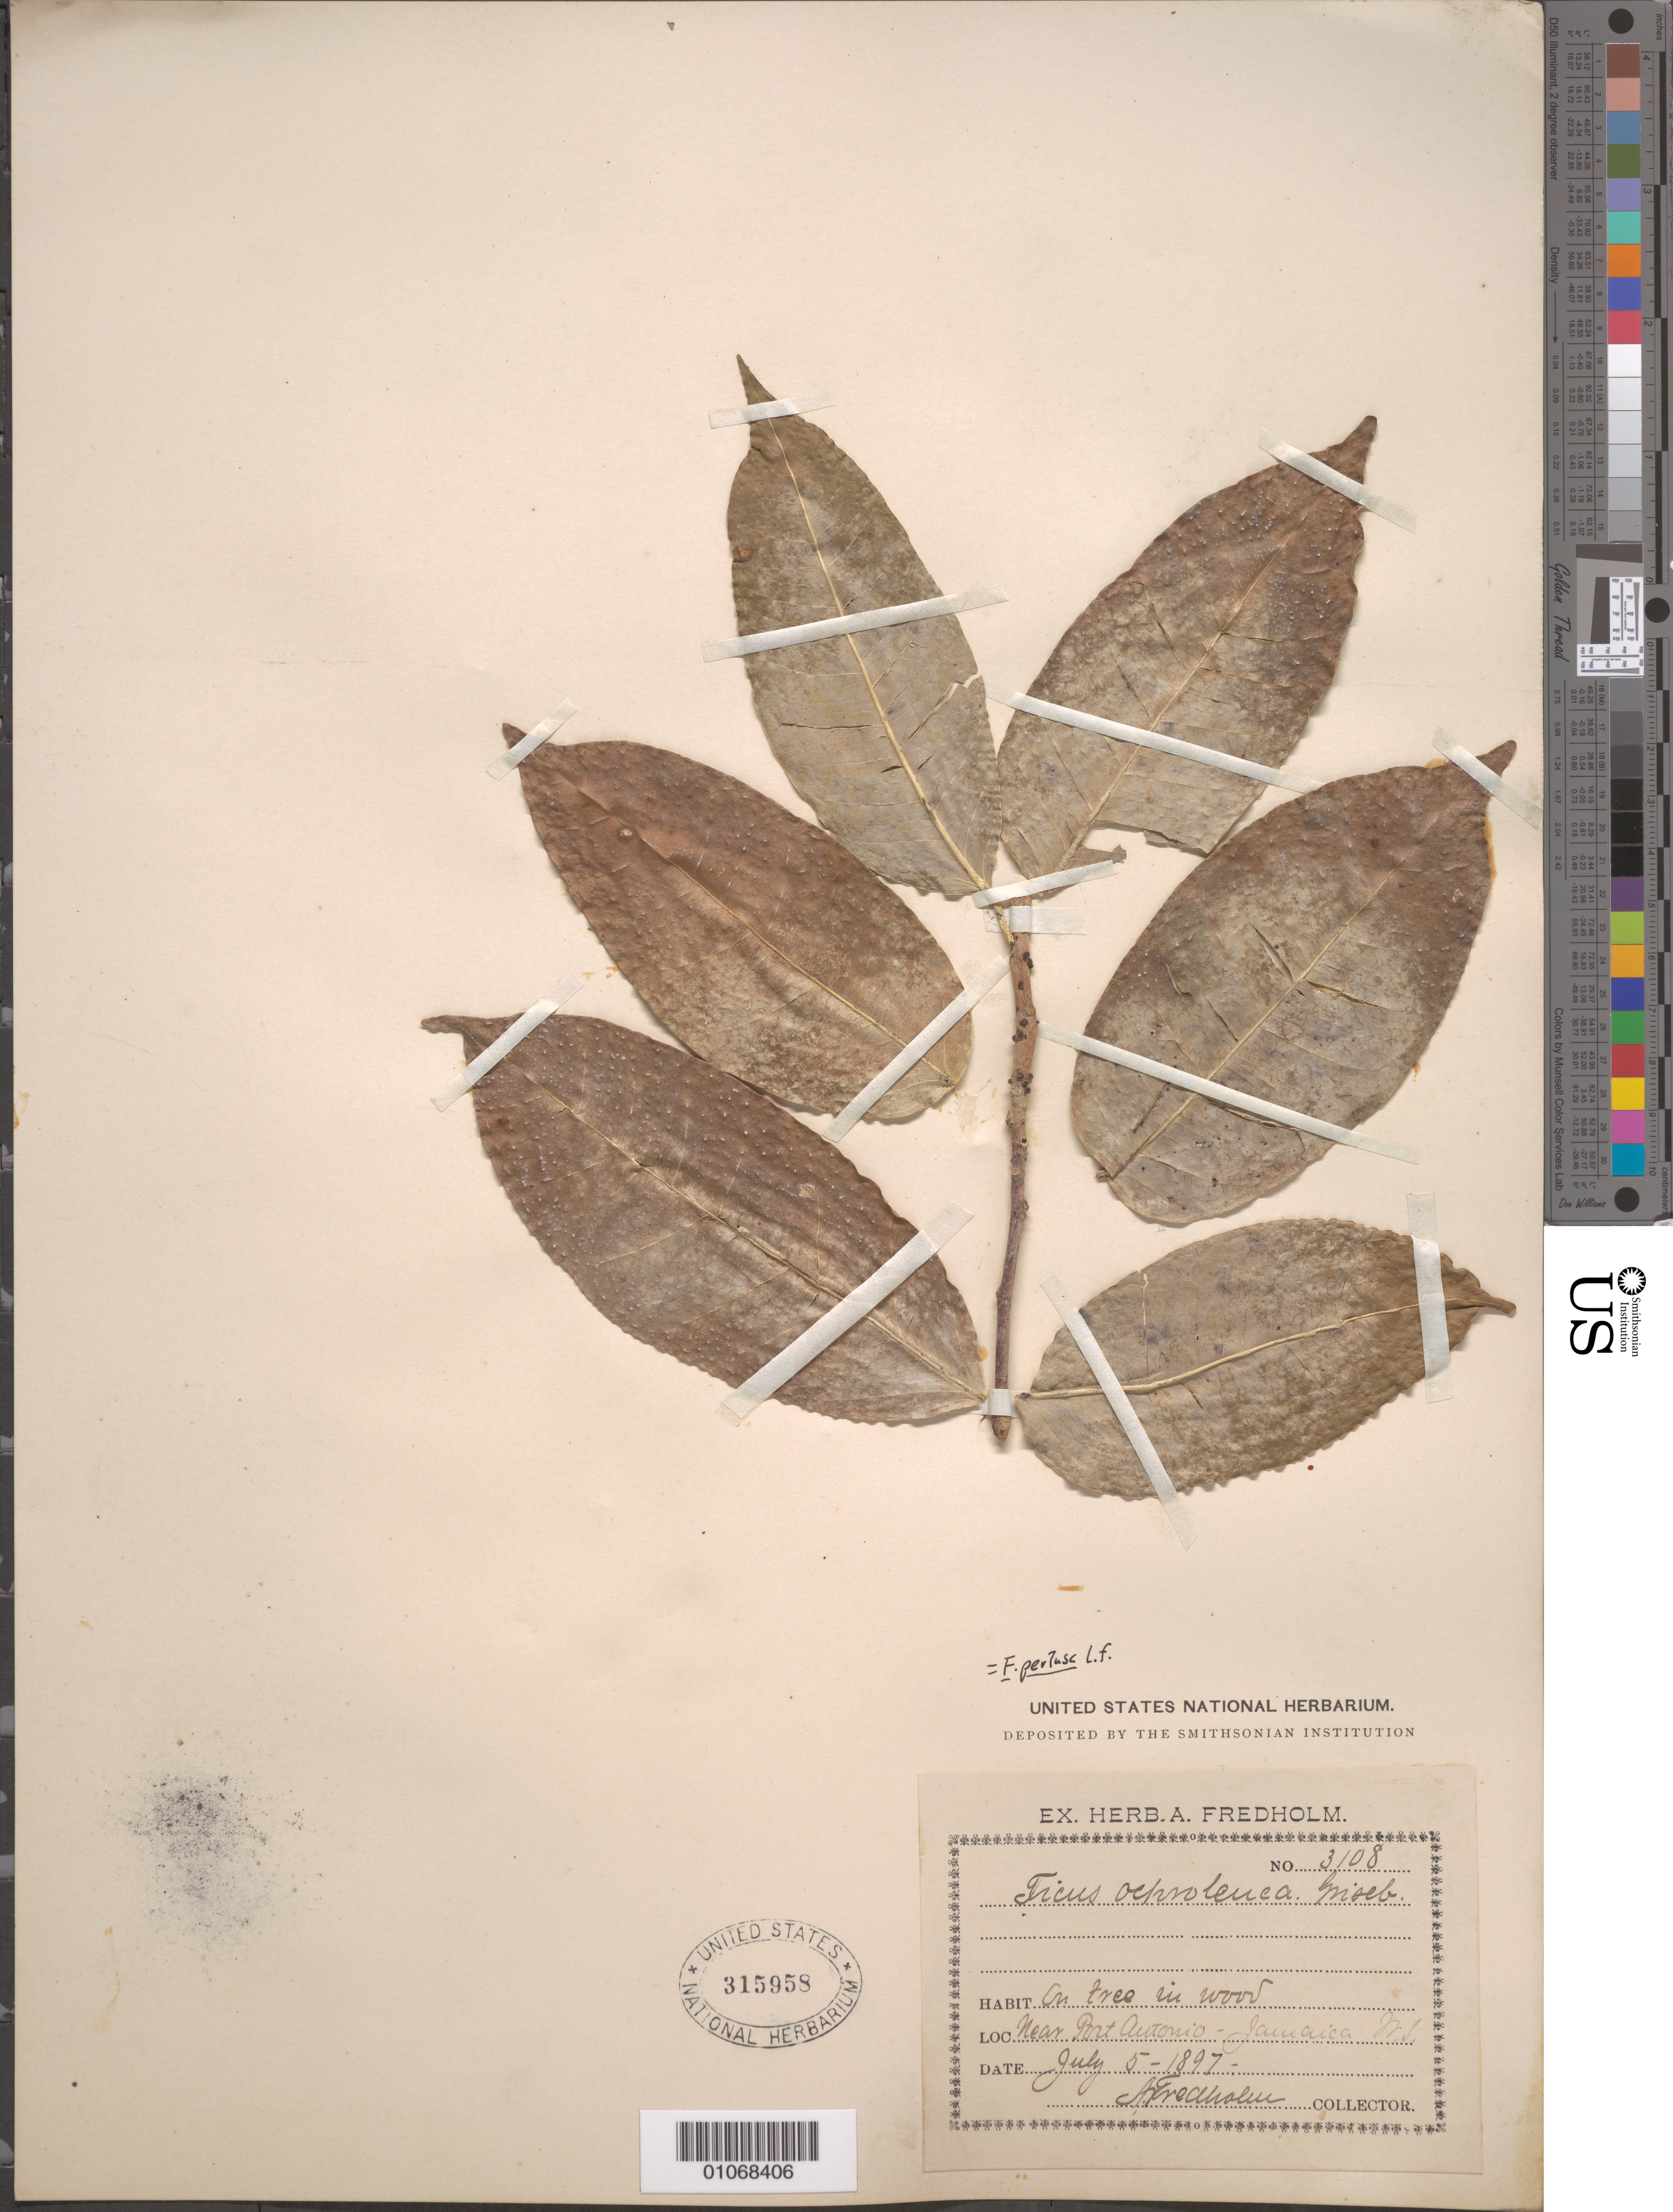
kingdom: Plantae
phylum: Tracheophyta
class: Magnoliopsida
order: Rosales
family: Moraceae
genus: Ficus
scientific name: Ficus pertusa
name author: L. f.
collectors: A. Fredholm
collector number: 3108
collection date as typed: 05 Jul 1897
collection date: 1897-07-05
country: Jamaica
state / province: Portland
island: Jamaica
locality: near Port Antonio.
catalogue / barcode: US 315958